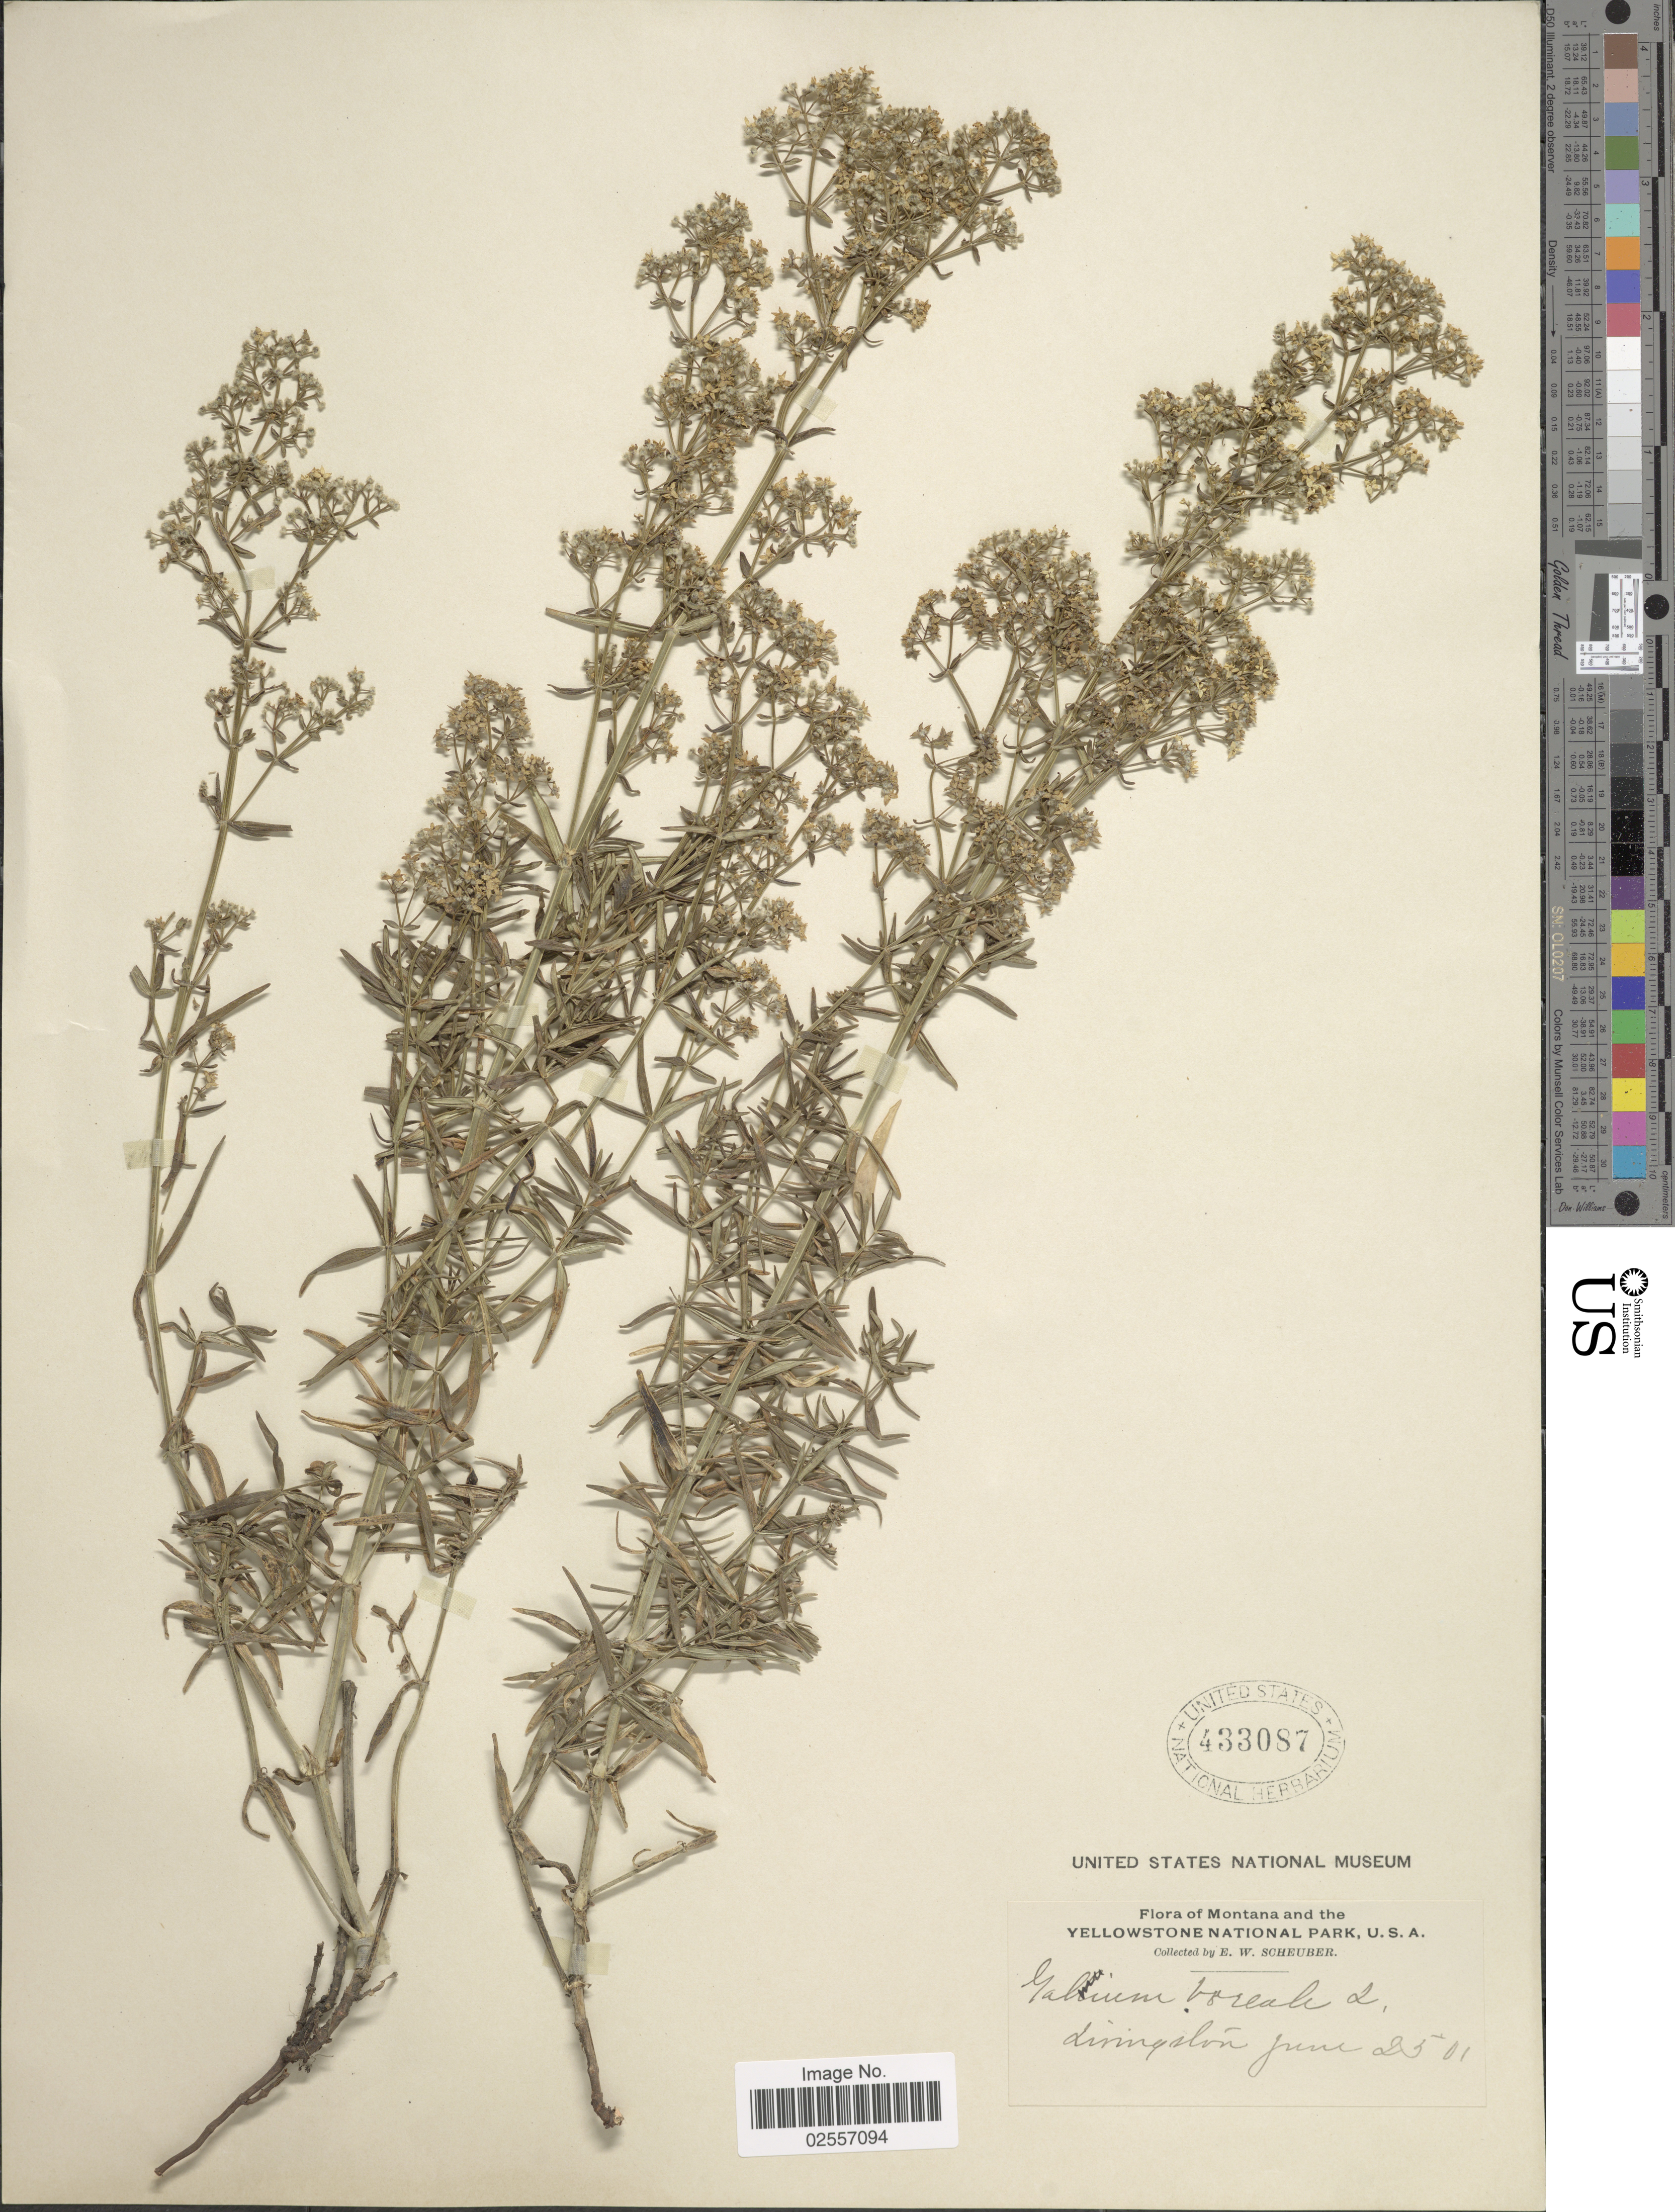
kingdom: Plantae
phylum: Tracheophyta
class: Magnoliopsida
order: Gentianales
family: Rubiaceae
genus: Galium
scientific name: Galium boreale L.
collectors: E. Scheuber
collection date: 1901-06-25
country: United States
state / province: Montana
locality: Montana and the Yellowstone National Park, Livingston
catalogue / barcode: US 433087